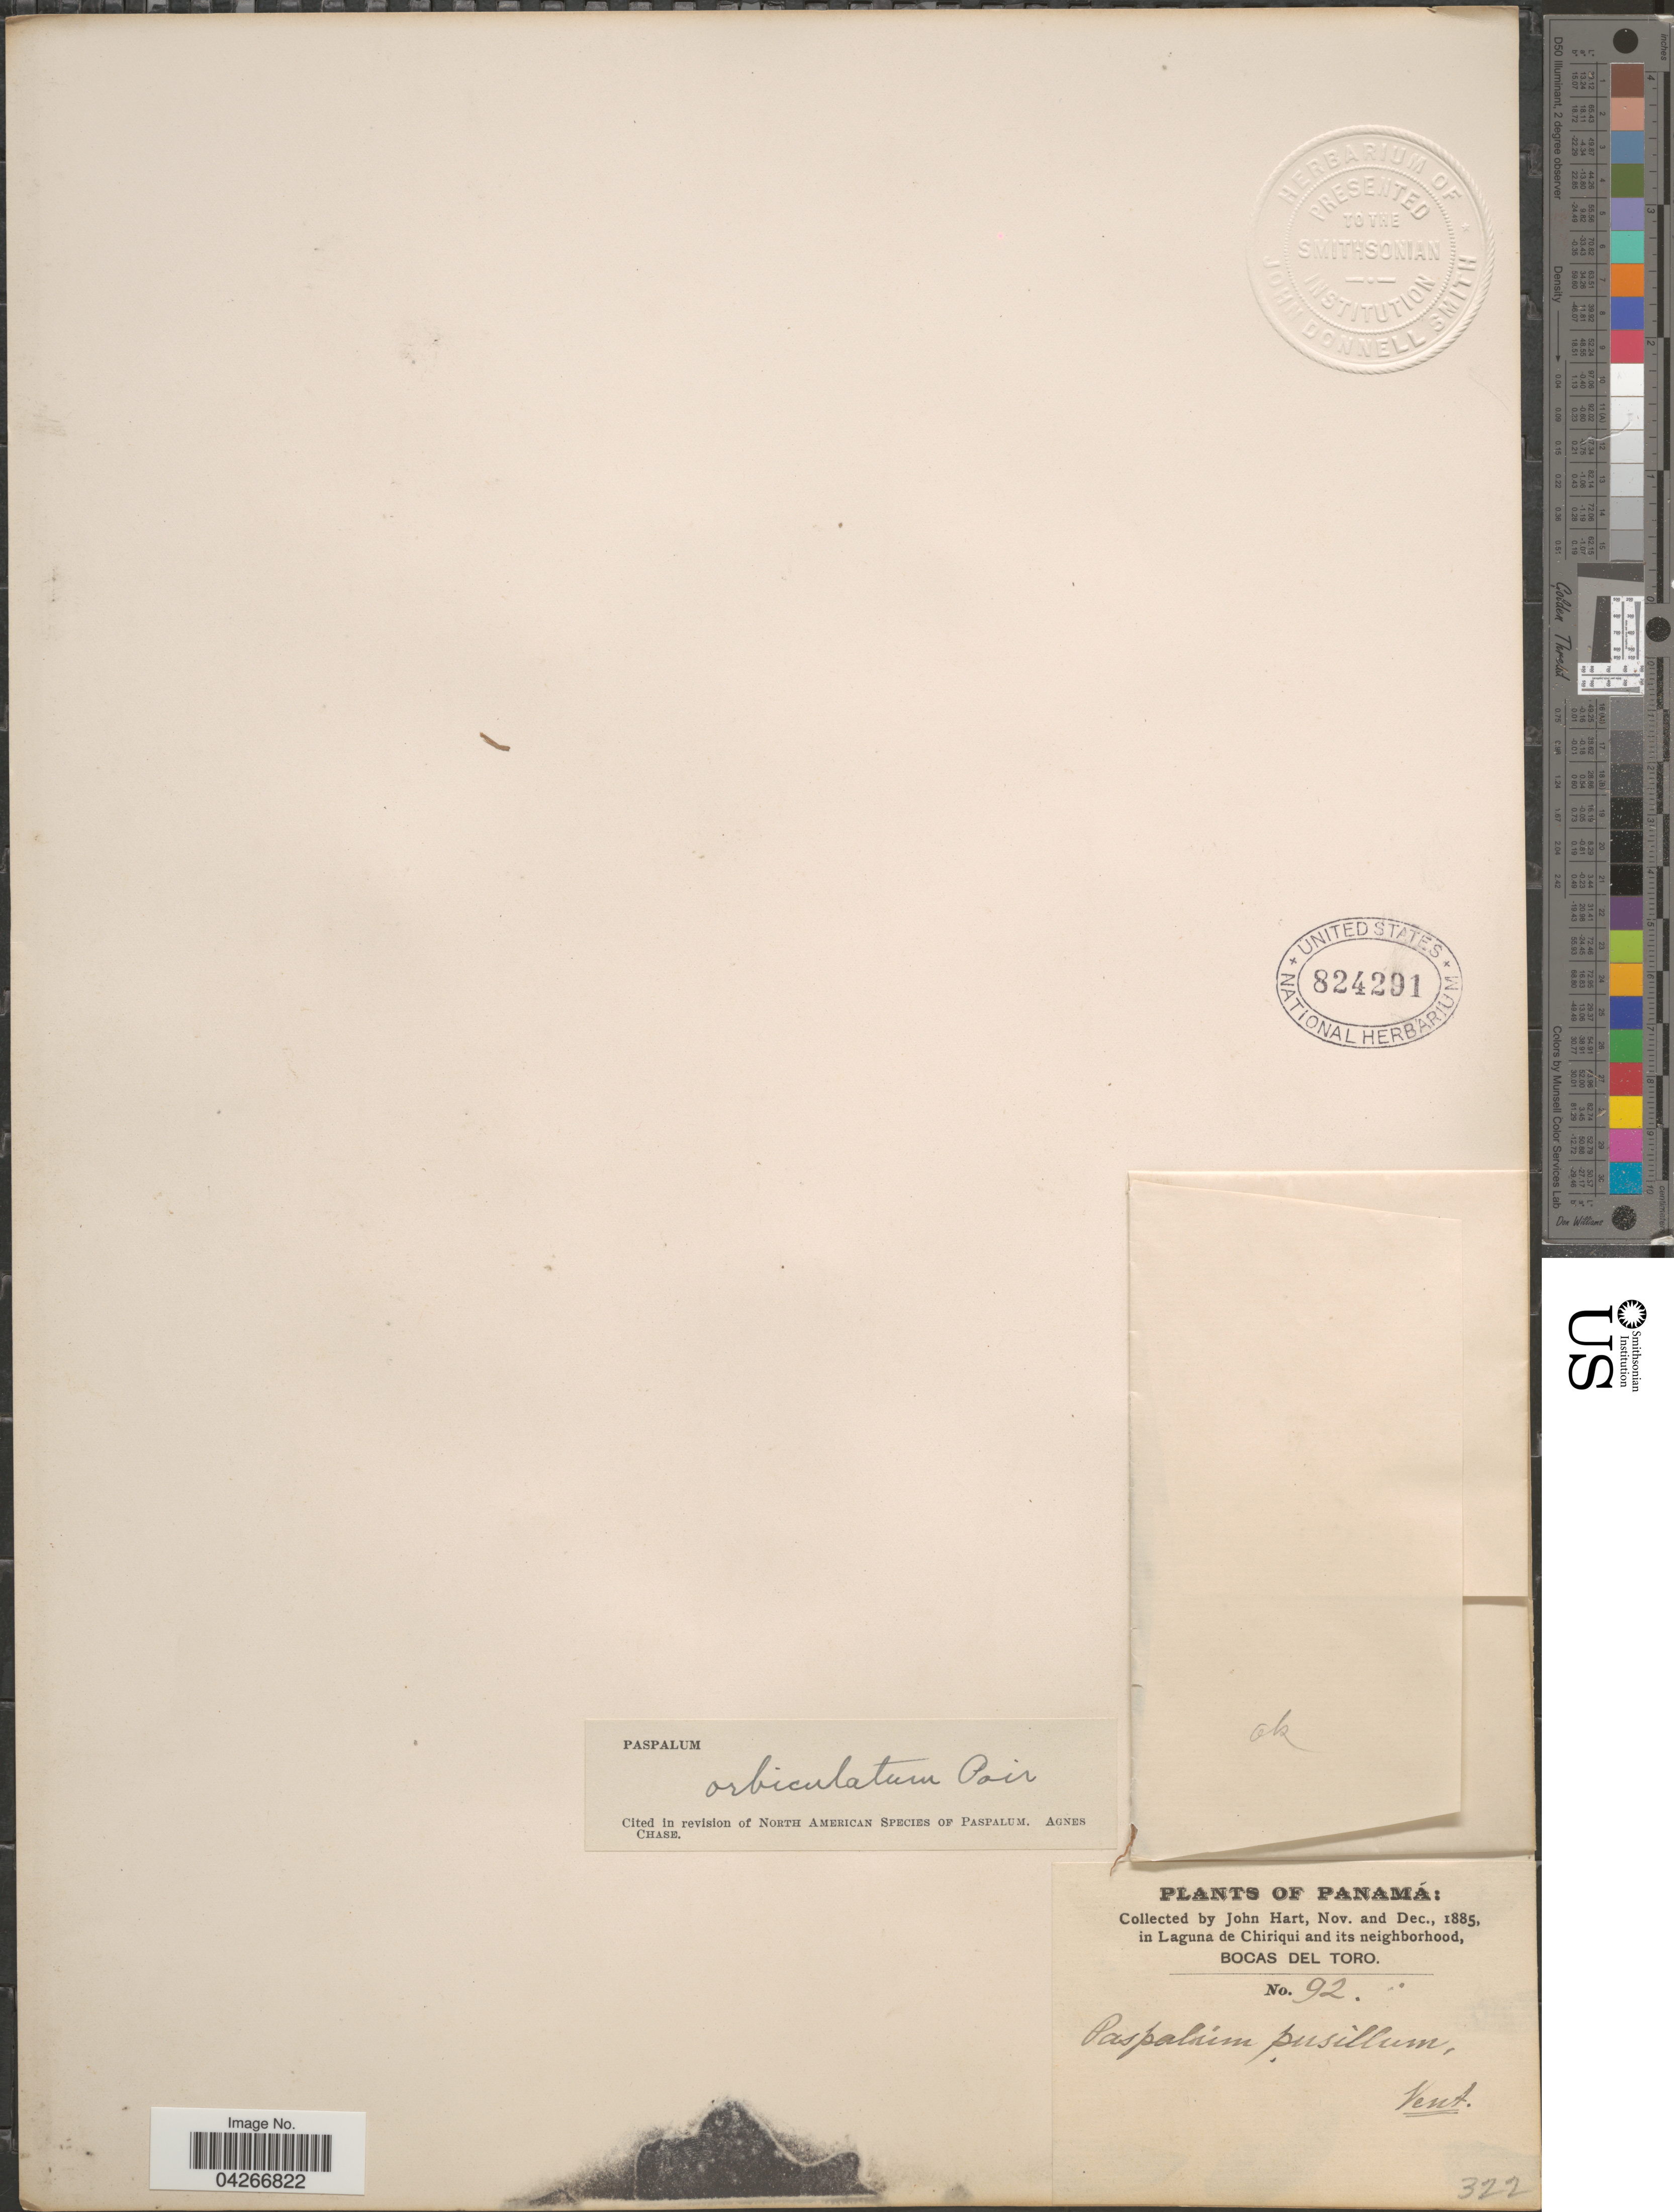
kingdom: Plantae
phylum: Tracheophyta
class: Liliopsida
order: Poales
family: Poaceae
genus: Paspalum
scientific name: Paspalum orbiculatum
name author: Poir. in Lam.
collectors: J. H. Hart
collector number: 92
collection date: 1885-11/1885-12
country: Panama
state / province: Bocas del Toro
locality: In Laguna de Chiriqui and its neighborhood.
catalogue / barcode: US 824291